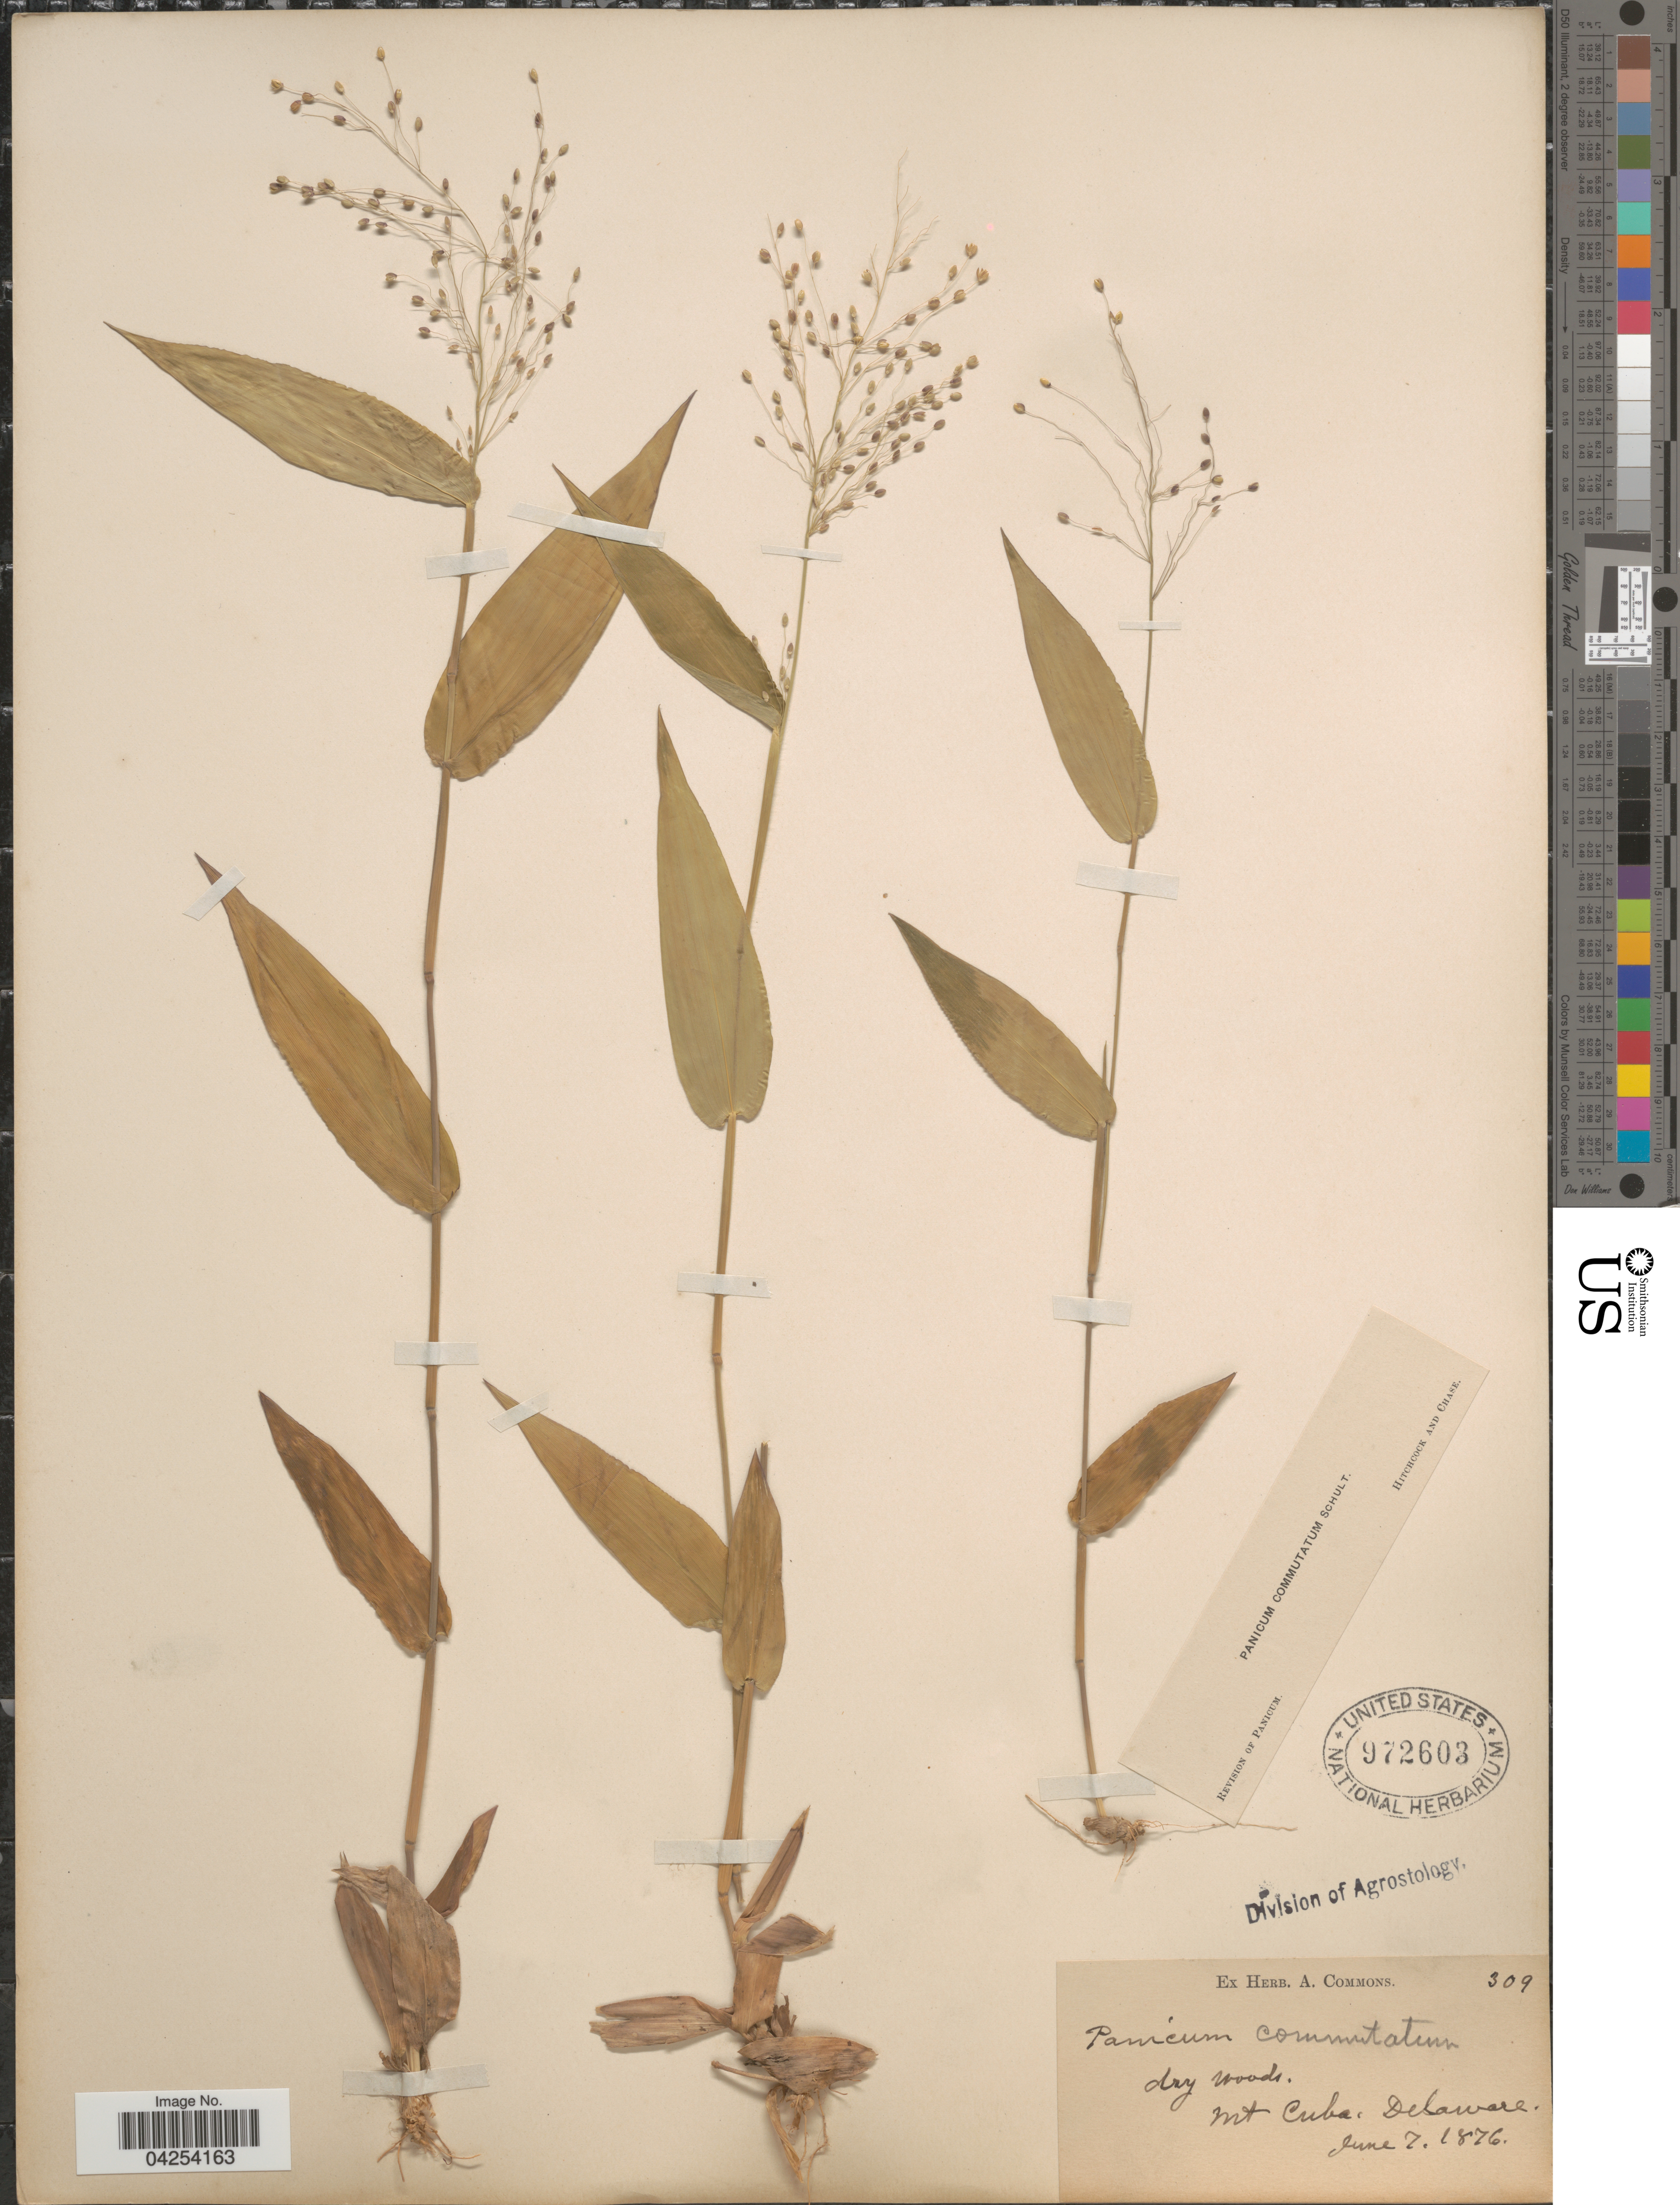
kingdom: Plantae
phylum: Tracheophyta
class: Liliopsida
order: Poales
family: Poaceae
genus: Dichanthelium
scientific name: Dichanthelium commutatum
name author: (Schult.) Gould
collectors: ex herb. A. Commons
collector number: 309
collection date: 1876-06-07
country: United States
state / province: Delaware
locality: Mt Cuba.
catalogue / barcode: US 972603